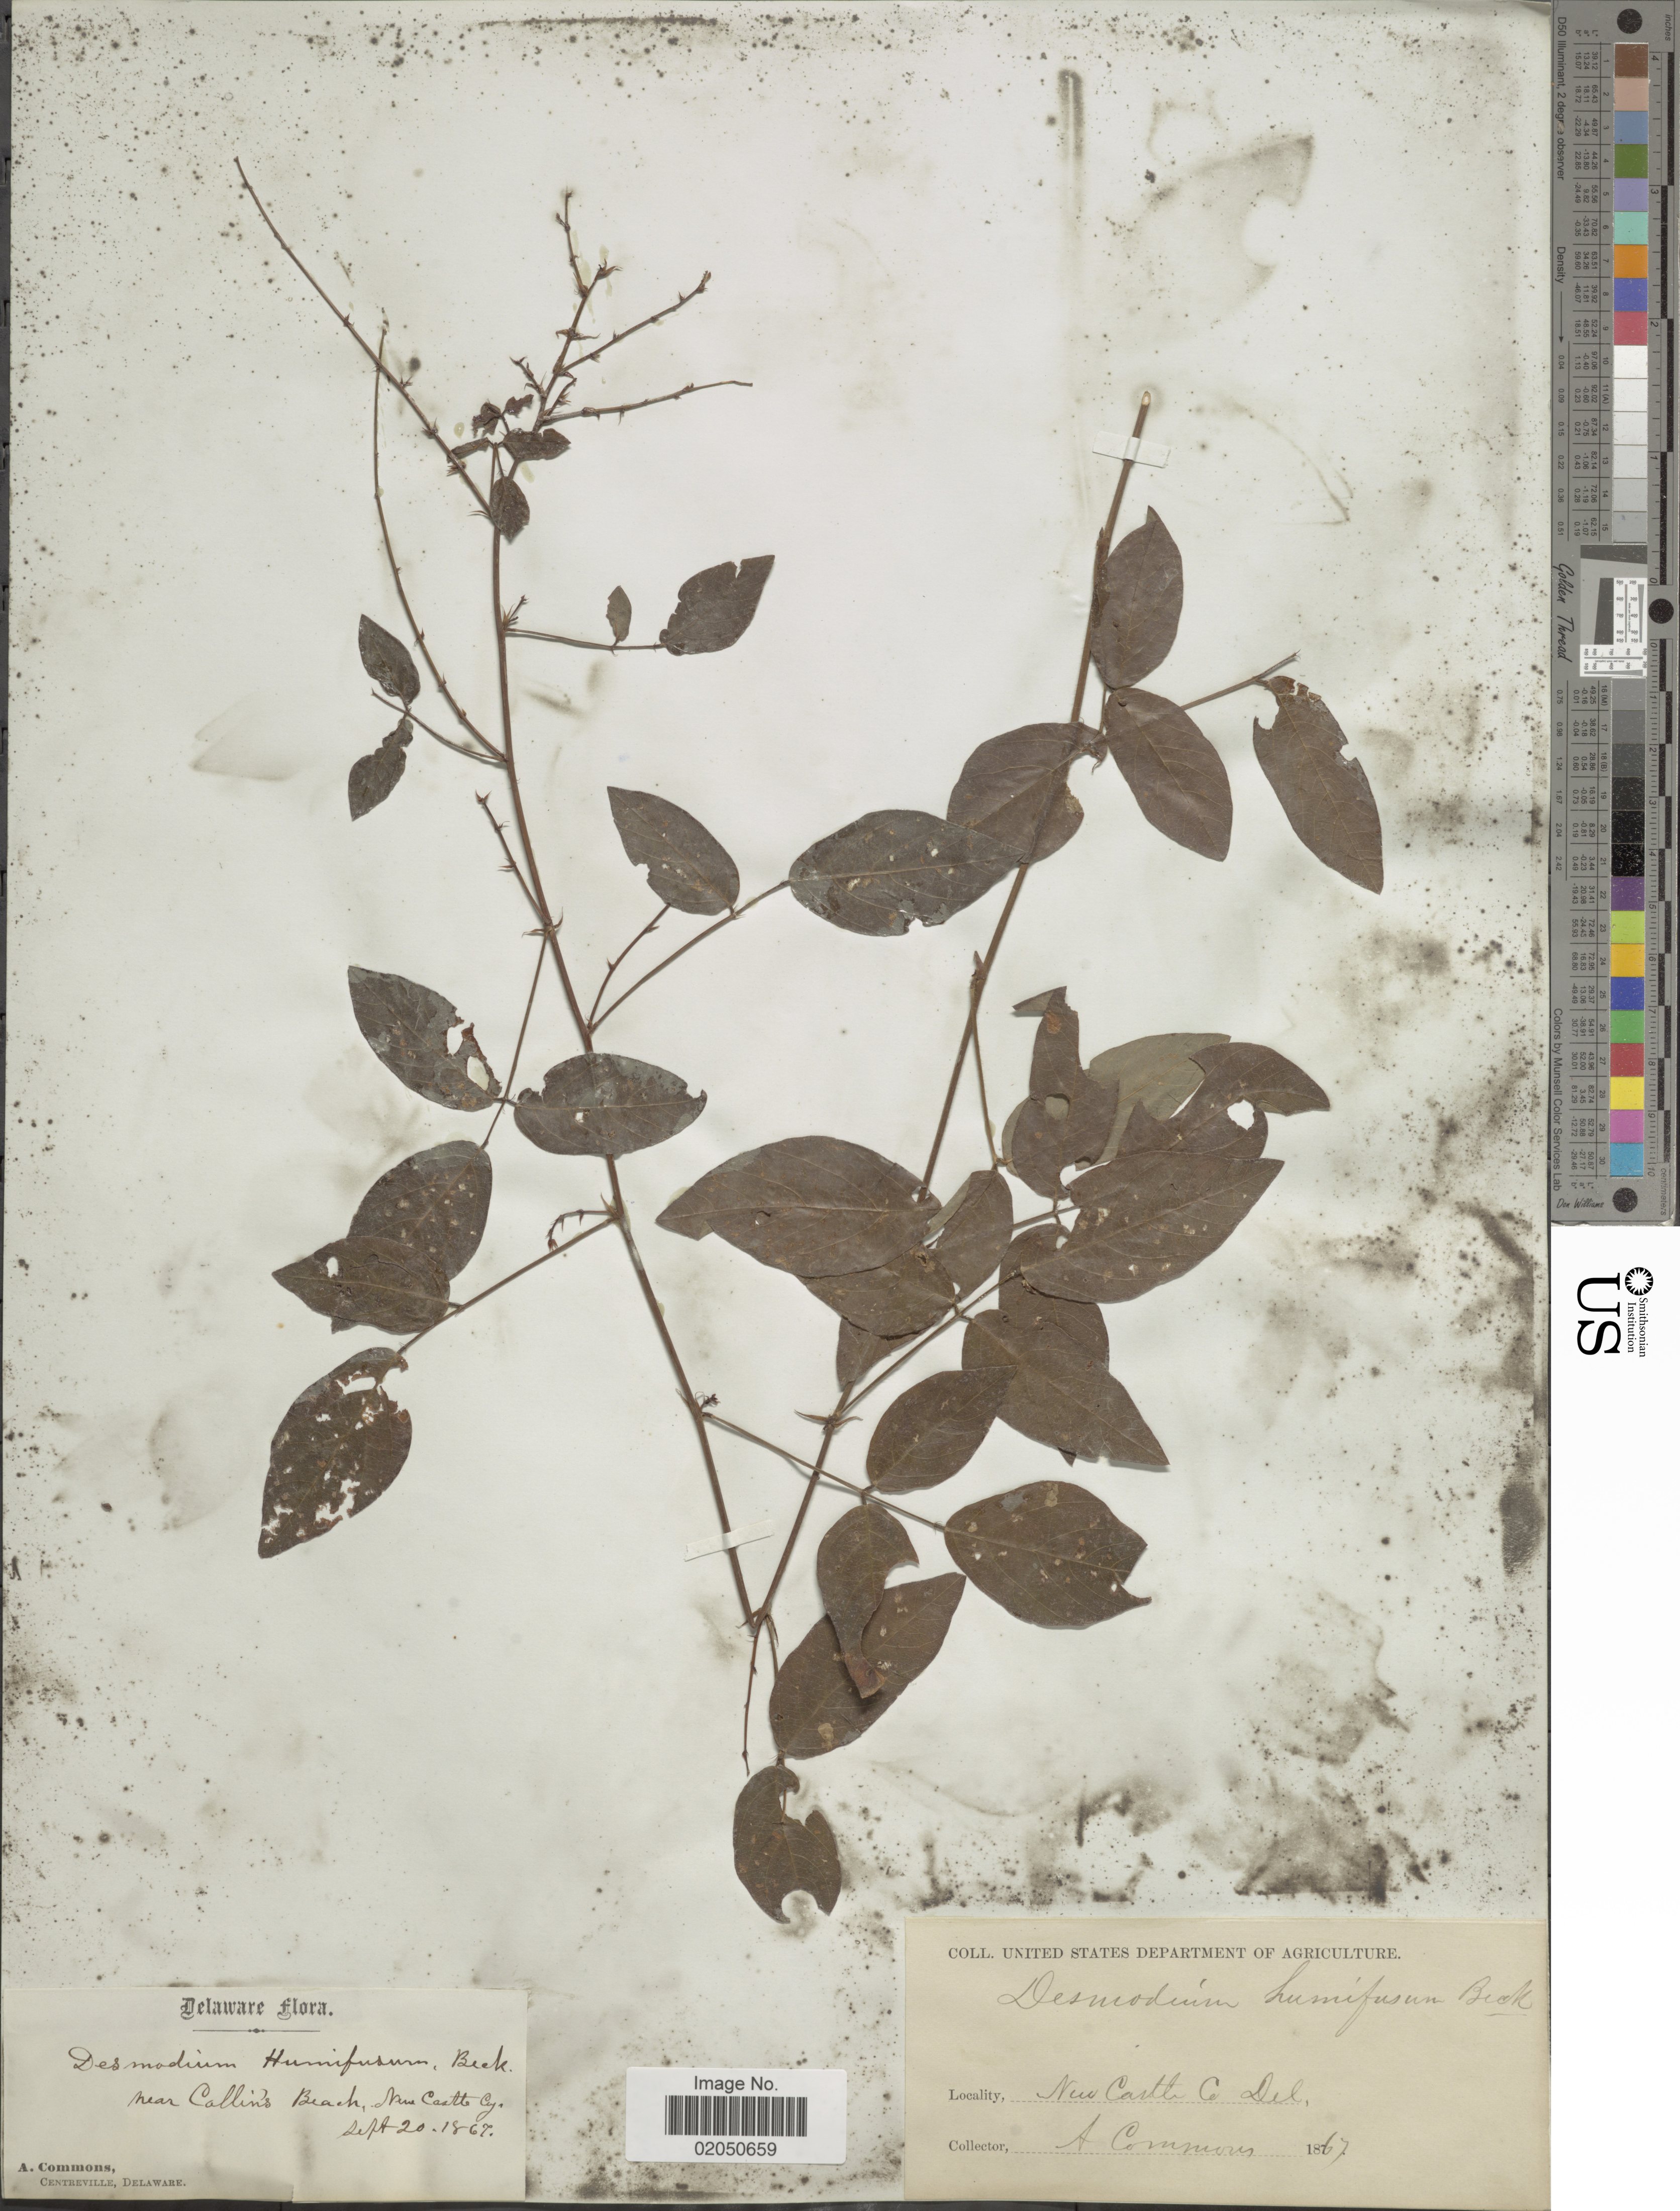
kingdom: Plantae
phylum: Tracheophyta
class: Magnoliopsida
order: Fabales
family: Fabaceae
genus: Desmodium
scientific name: Desmodium glabellum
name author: (Michx.) DC.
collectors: A. Commons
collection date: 1867-09-20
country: United States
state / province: Delaware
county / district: New Castle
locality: Near Collin's Beach, New Castle Co.